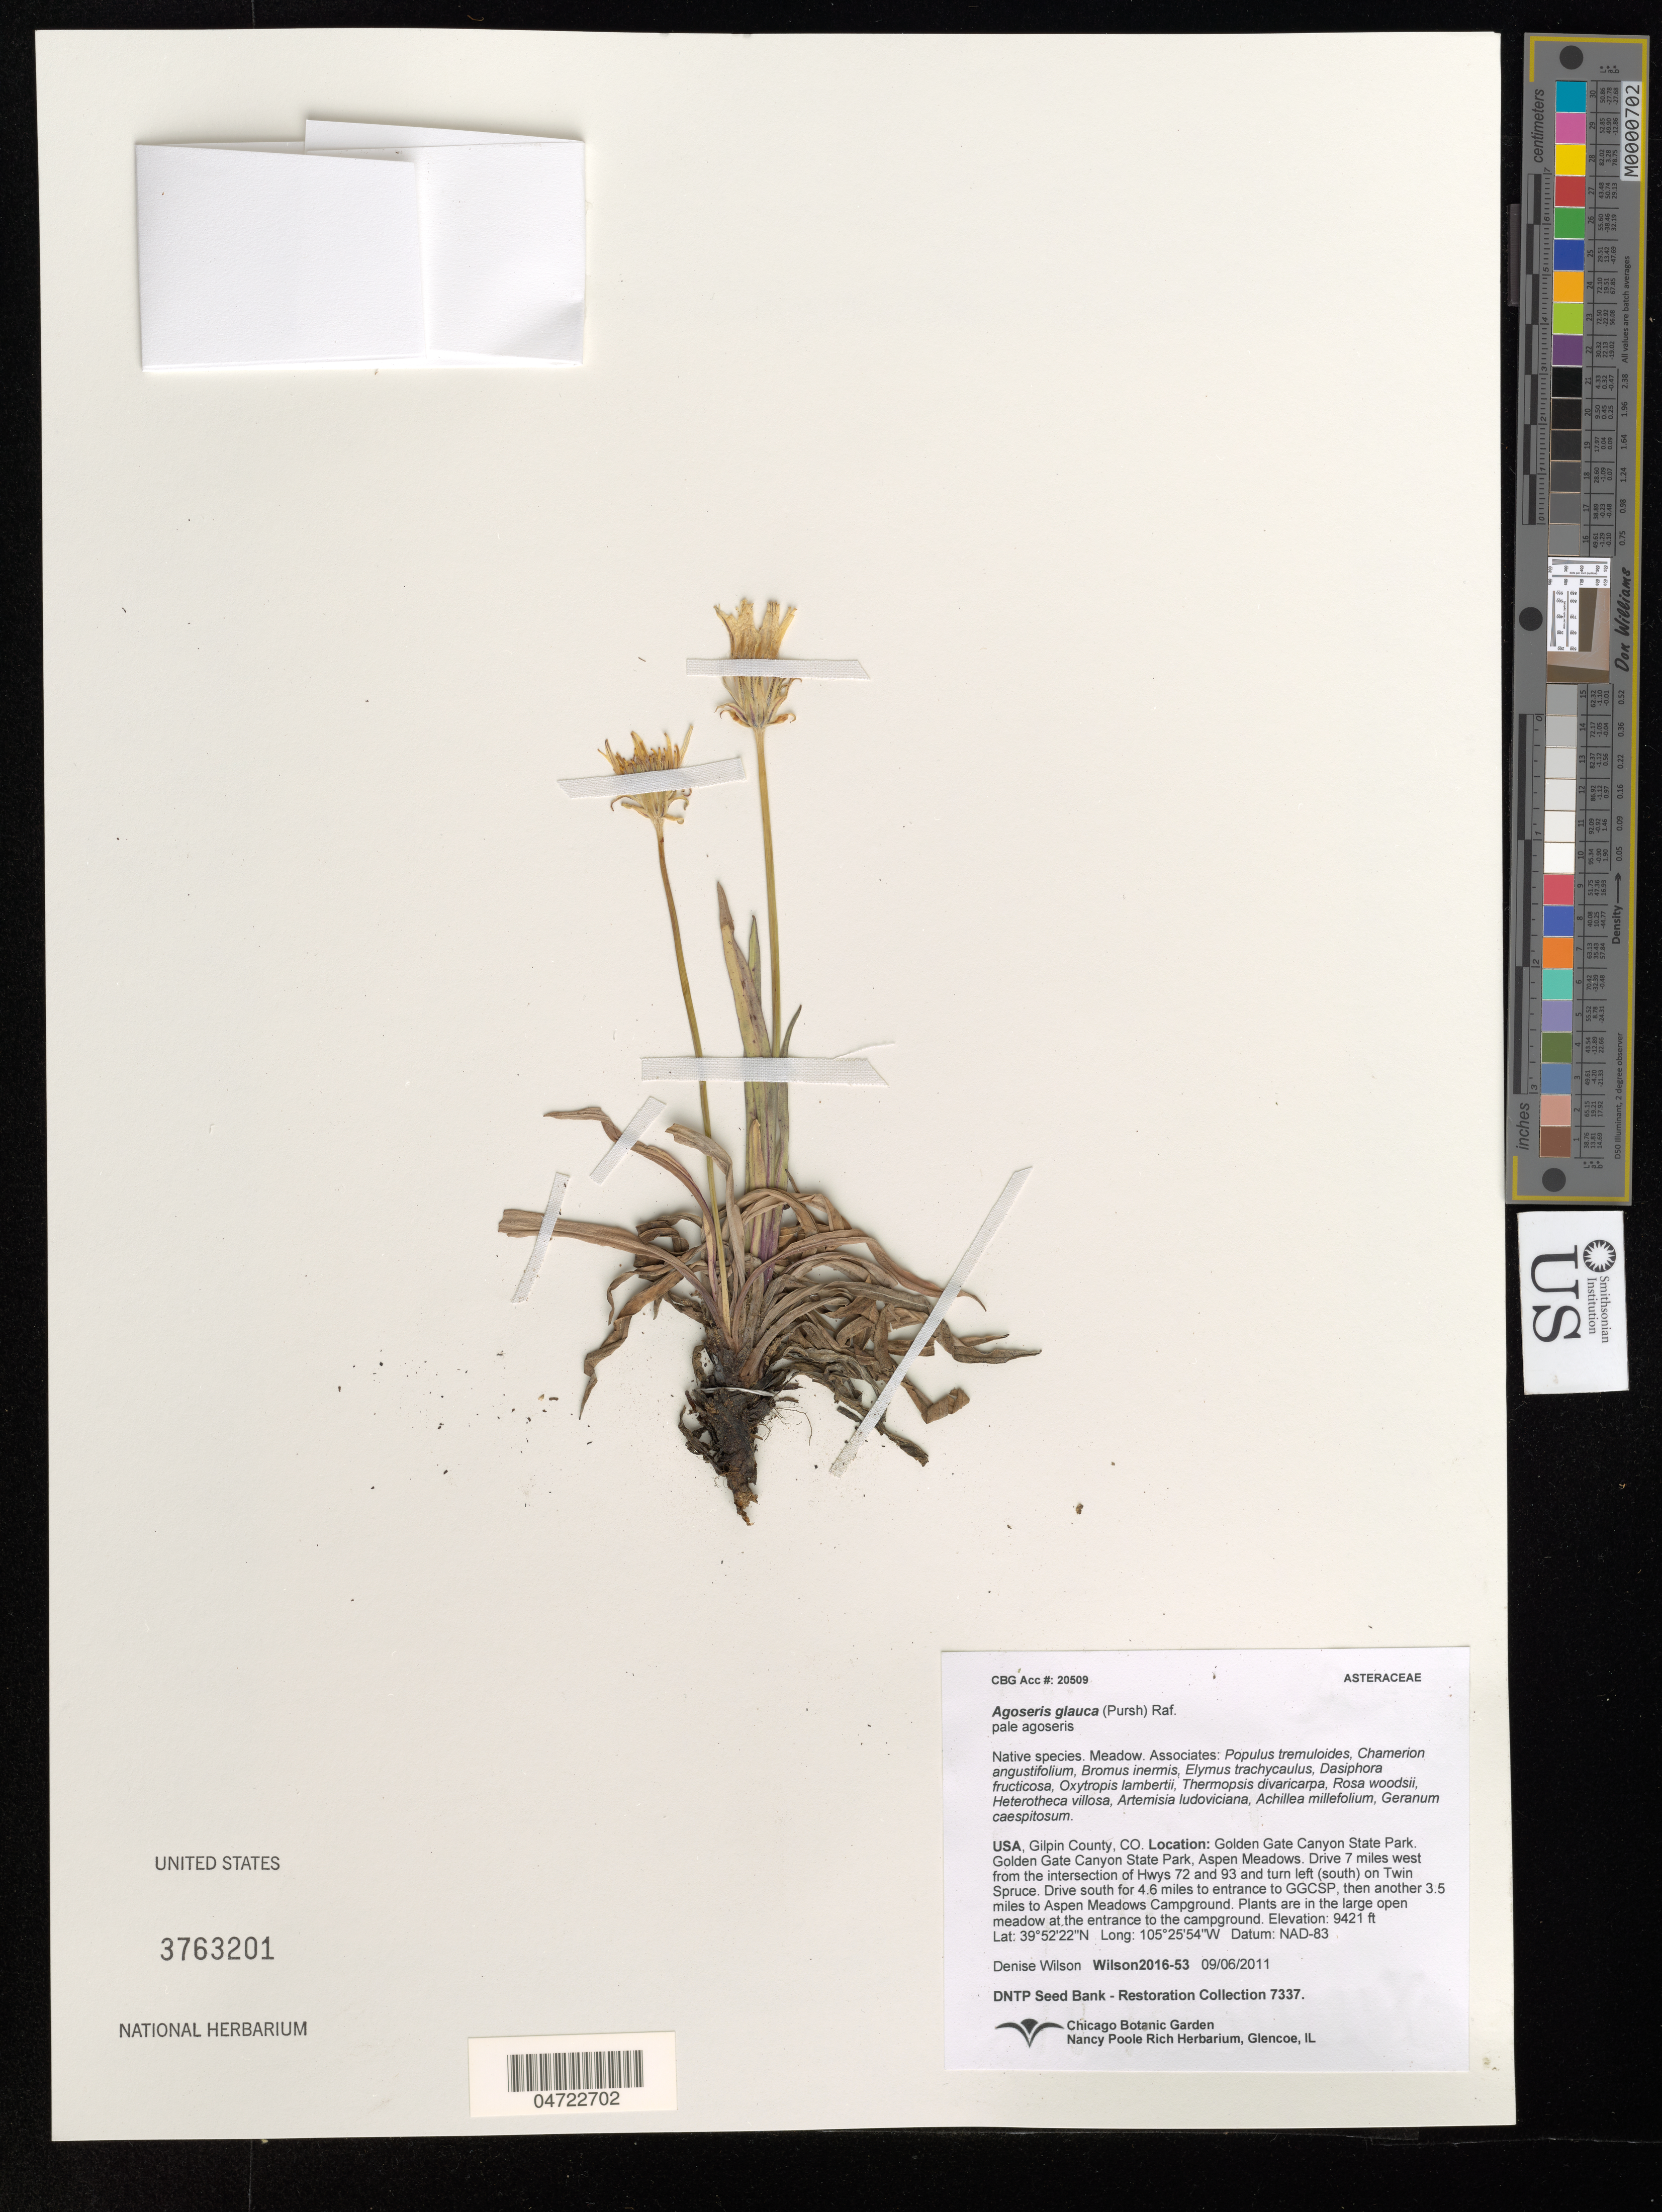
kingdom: Plantae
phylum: Tracheophyta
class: Magnoliopsida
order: Asterales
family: Asteraceae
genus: Agoseris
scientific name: Agoseris glauca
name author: (Pursh) Raf.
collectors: D. Wilson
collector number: Wilson2016-53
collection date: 2011-09-06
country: United States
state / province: Colorado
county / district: Gilpin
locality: Gilpin County. Golden Gate Canyon State Park. Golden Gate Canyon State Park, Aspen Meadows. Drive 7 miles west from the intersection of Hwys 72 and 93 and turn left (south) on Twin Spruce. Drive south for 4.6 miles to entrance to GGCSP, then another 3.5 miles to Aspen Meadows Campground. Plants are in the large open meadow at the entrance to the campground.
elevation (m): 2872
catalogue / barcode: US 3763201